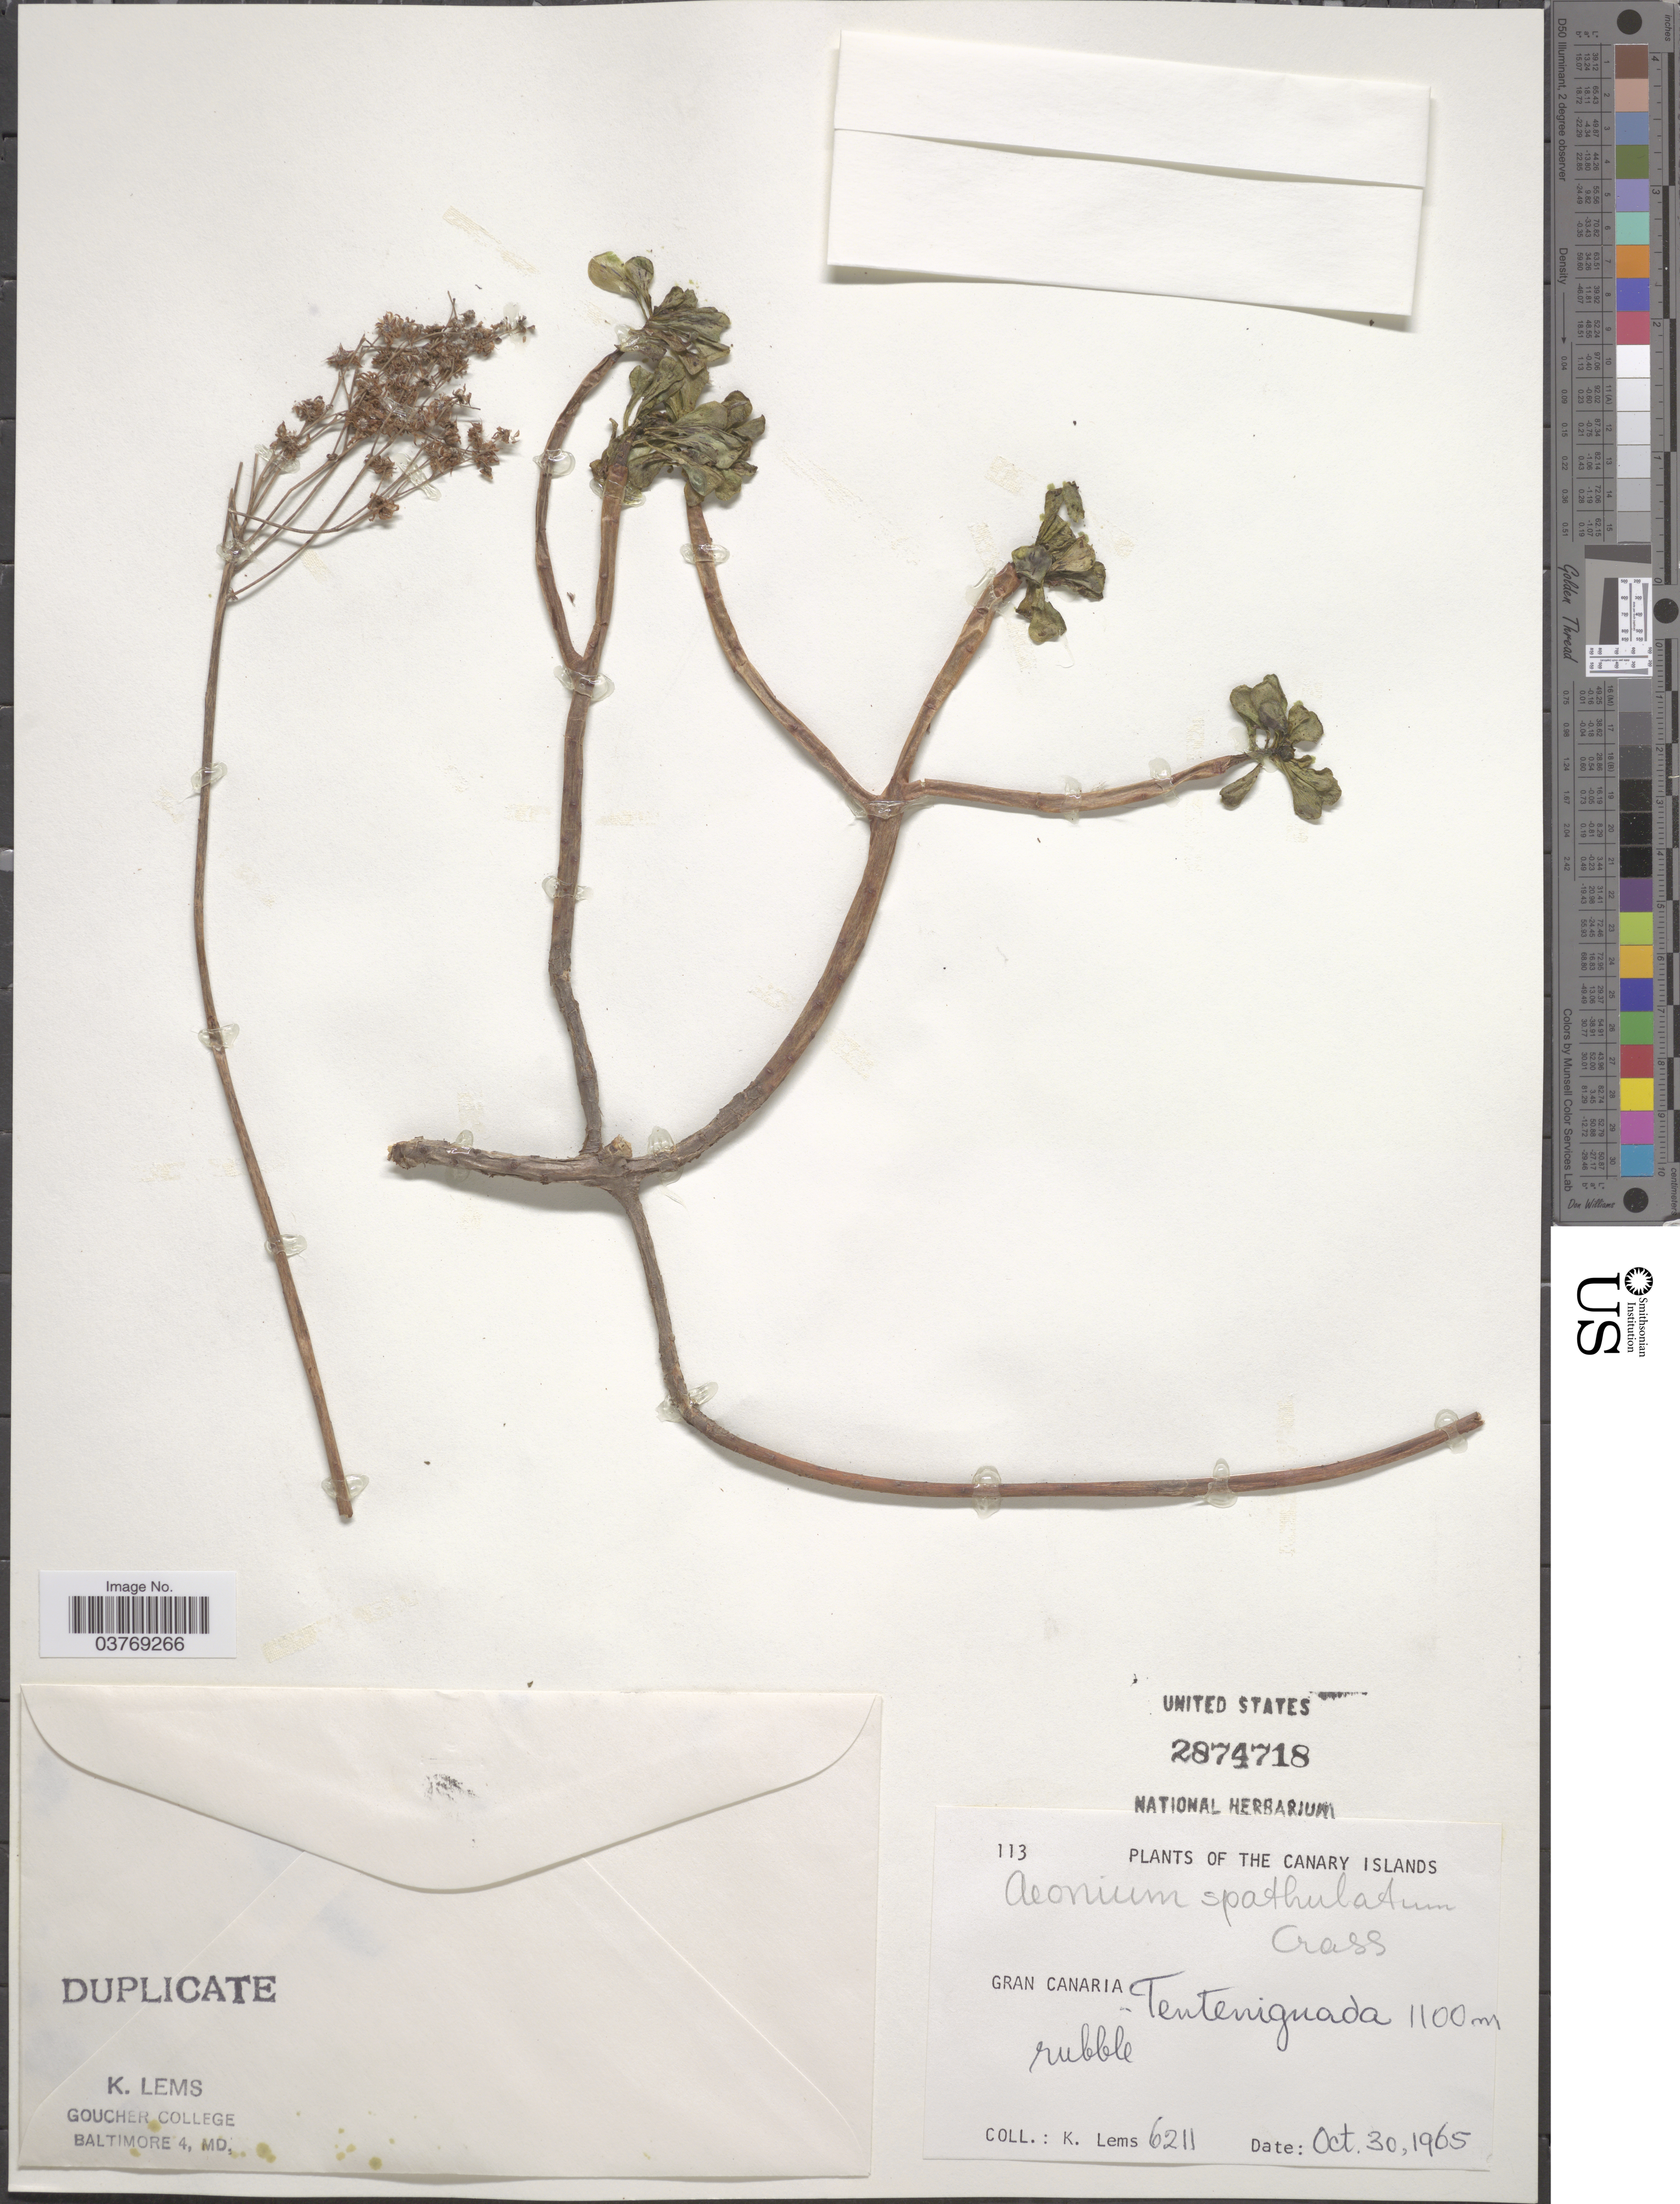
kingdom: Plantae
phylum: Tracheophyta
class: Magnoliopsida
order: Saxifragales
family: Crassulaceae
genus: Aeonium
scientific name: Aeonium spathulatum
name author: (Hornem.) Praeger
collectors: K. Lems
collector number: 6211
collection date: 1965-10-30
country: Spain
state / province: Canarias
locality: The Canary Islands. Gran Canaria: Tenteniguada.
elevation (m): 1100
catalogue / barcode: US 2874718